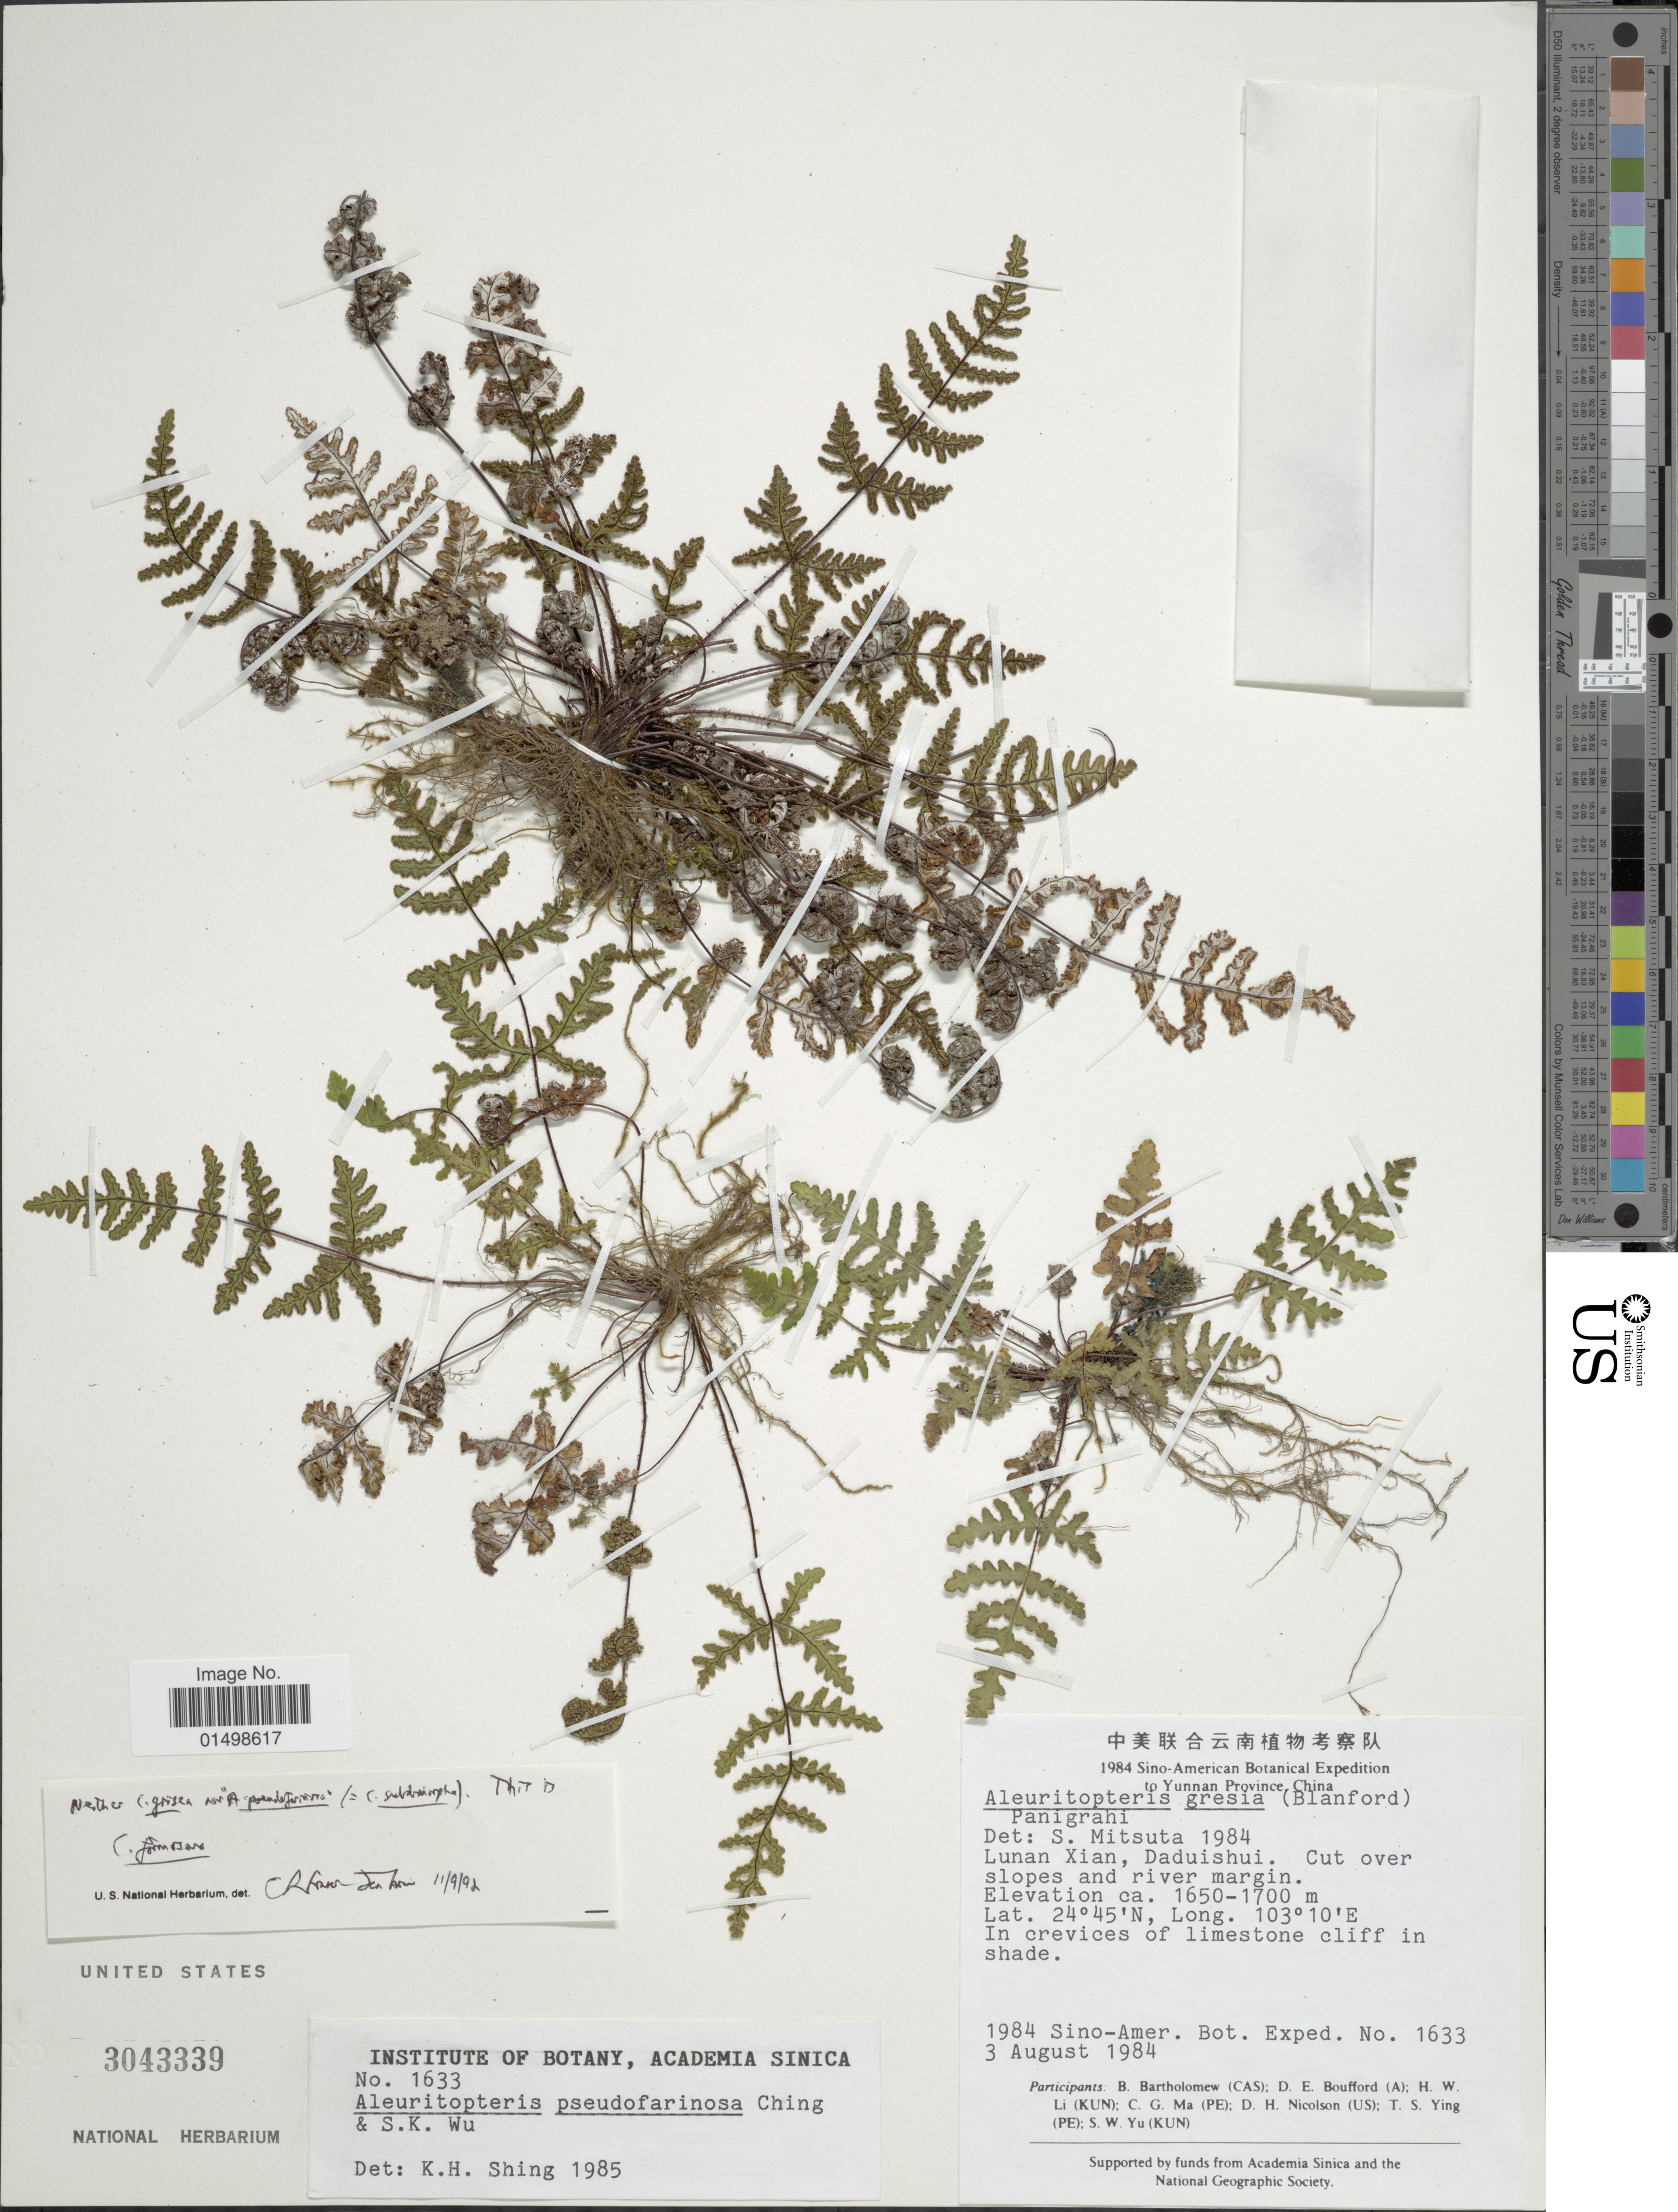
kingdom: Plantae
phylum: Tracheophyta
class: Polypodiopsida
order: Polypodiales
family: Pteridaceae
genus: Aleuritopteris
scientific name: Aleuritopteris subrufa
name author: (Baker) Ching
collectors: Sino-Amer. Bot. Exped. 1984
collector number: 1633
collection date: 1984-08-03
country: China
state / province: Yunnan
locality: Yunnan Province, China. Lunan Xian, Daduishui. Cut over slopes and river margin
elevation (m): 1650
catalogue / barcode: US 3043339